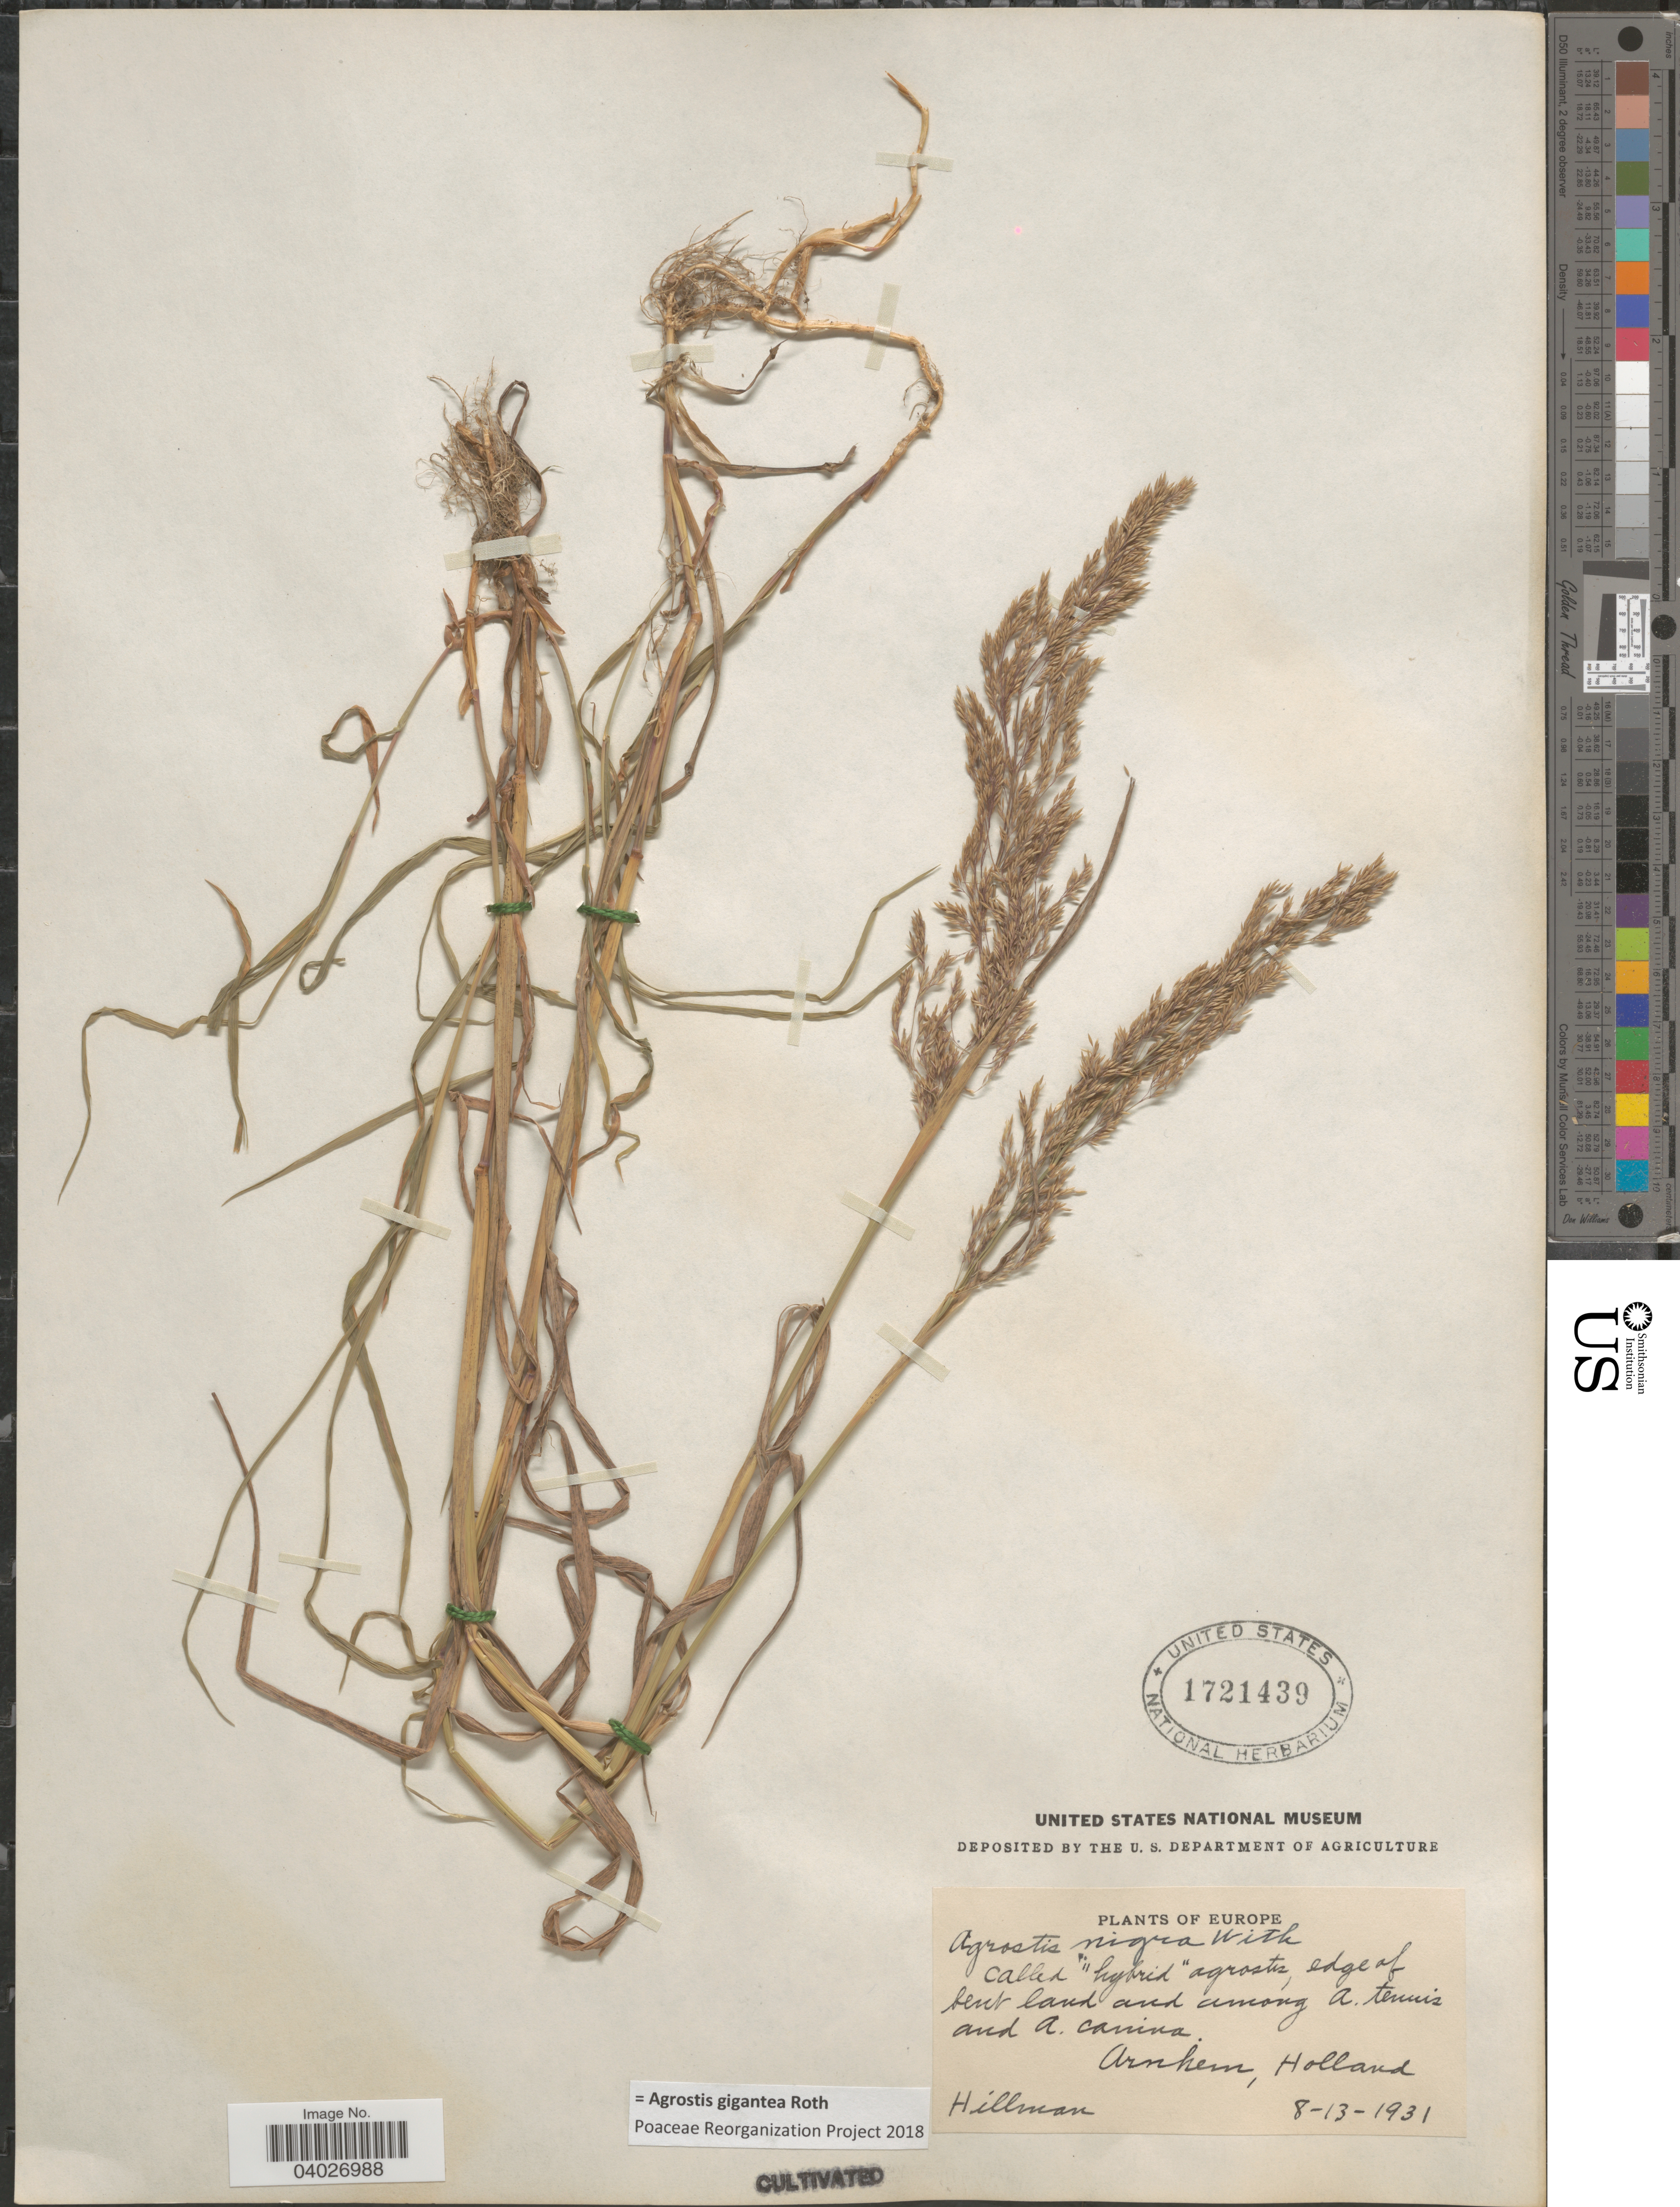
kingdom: Plantae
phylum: Tracheophyta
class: Liliopsida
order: Poales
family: Poaceae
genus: Agrostis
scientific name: Agrostis gigantea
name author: Roth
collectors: -. Hillman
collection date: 1931-08-13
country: Netherlands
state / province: Gelderland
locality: Arnhem, Holland.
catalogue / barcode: US 1721439